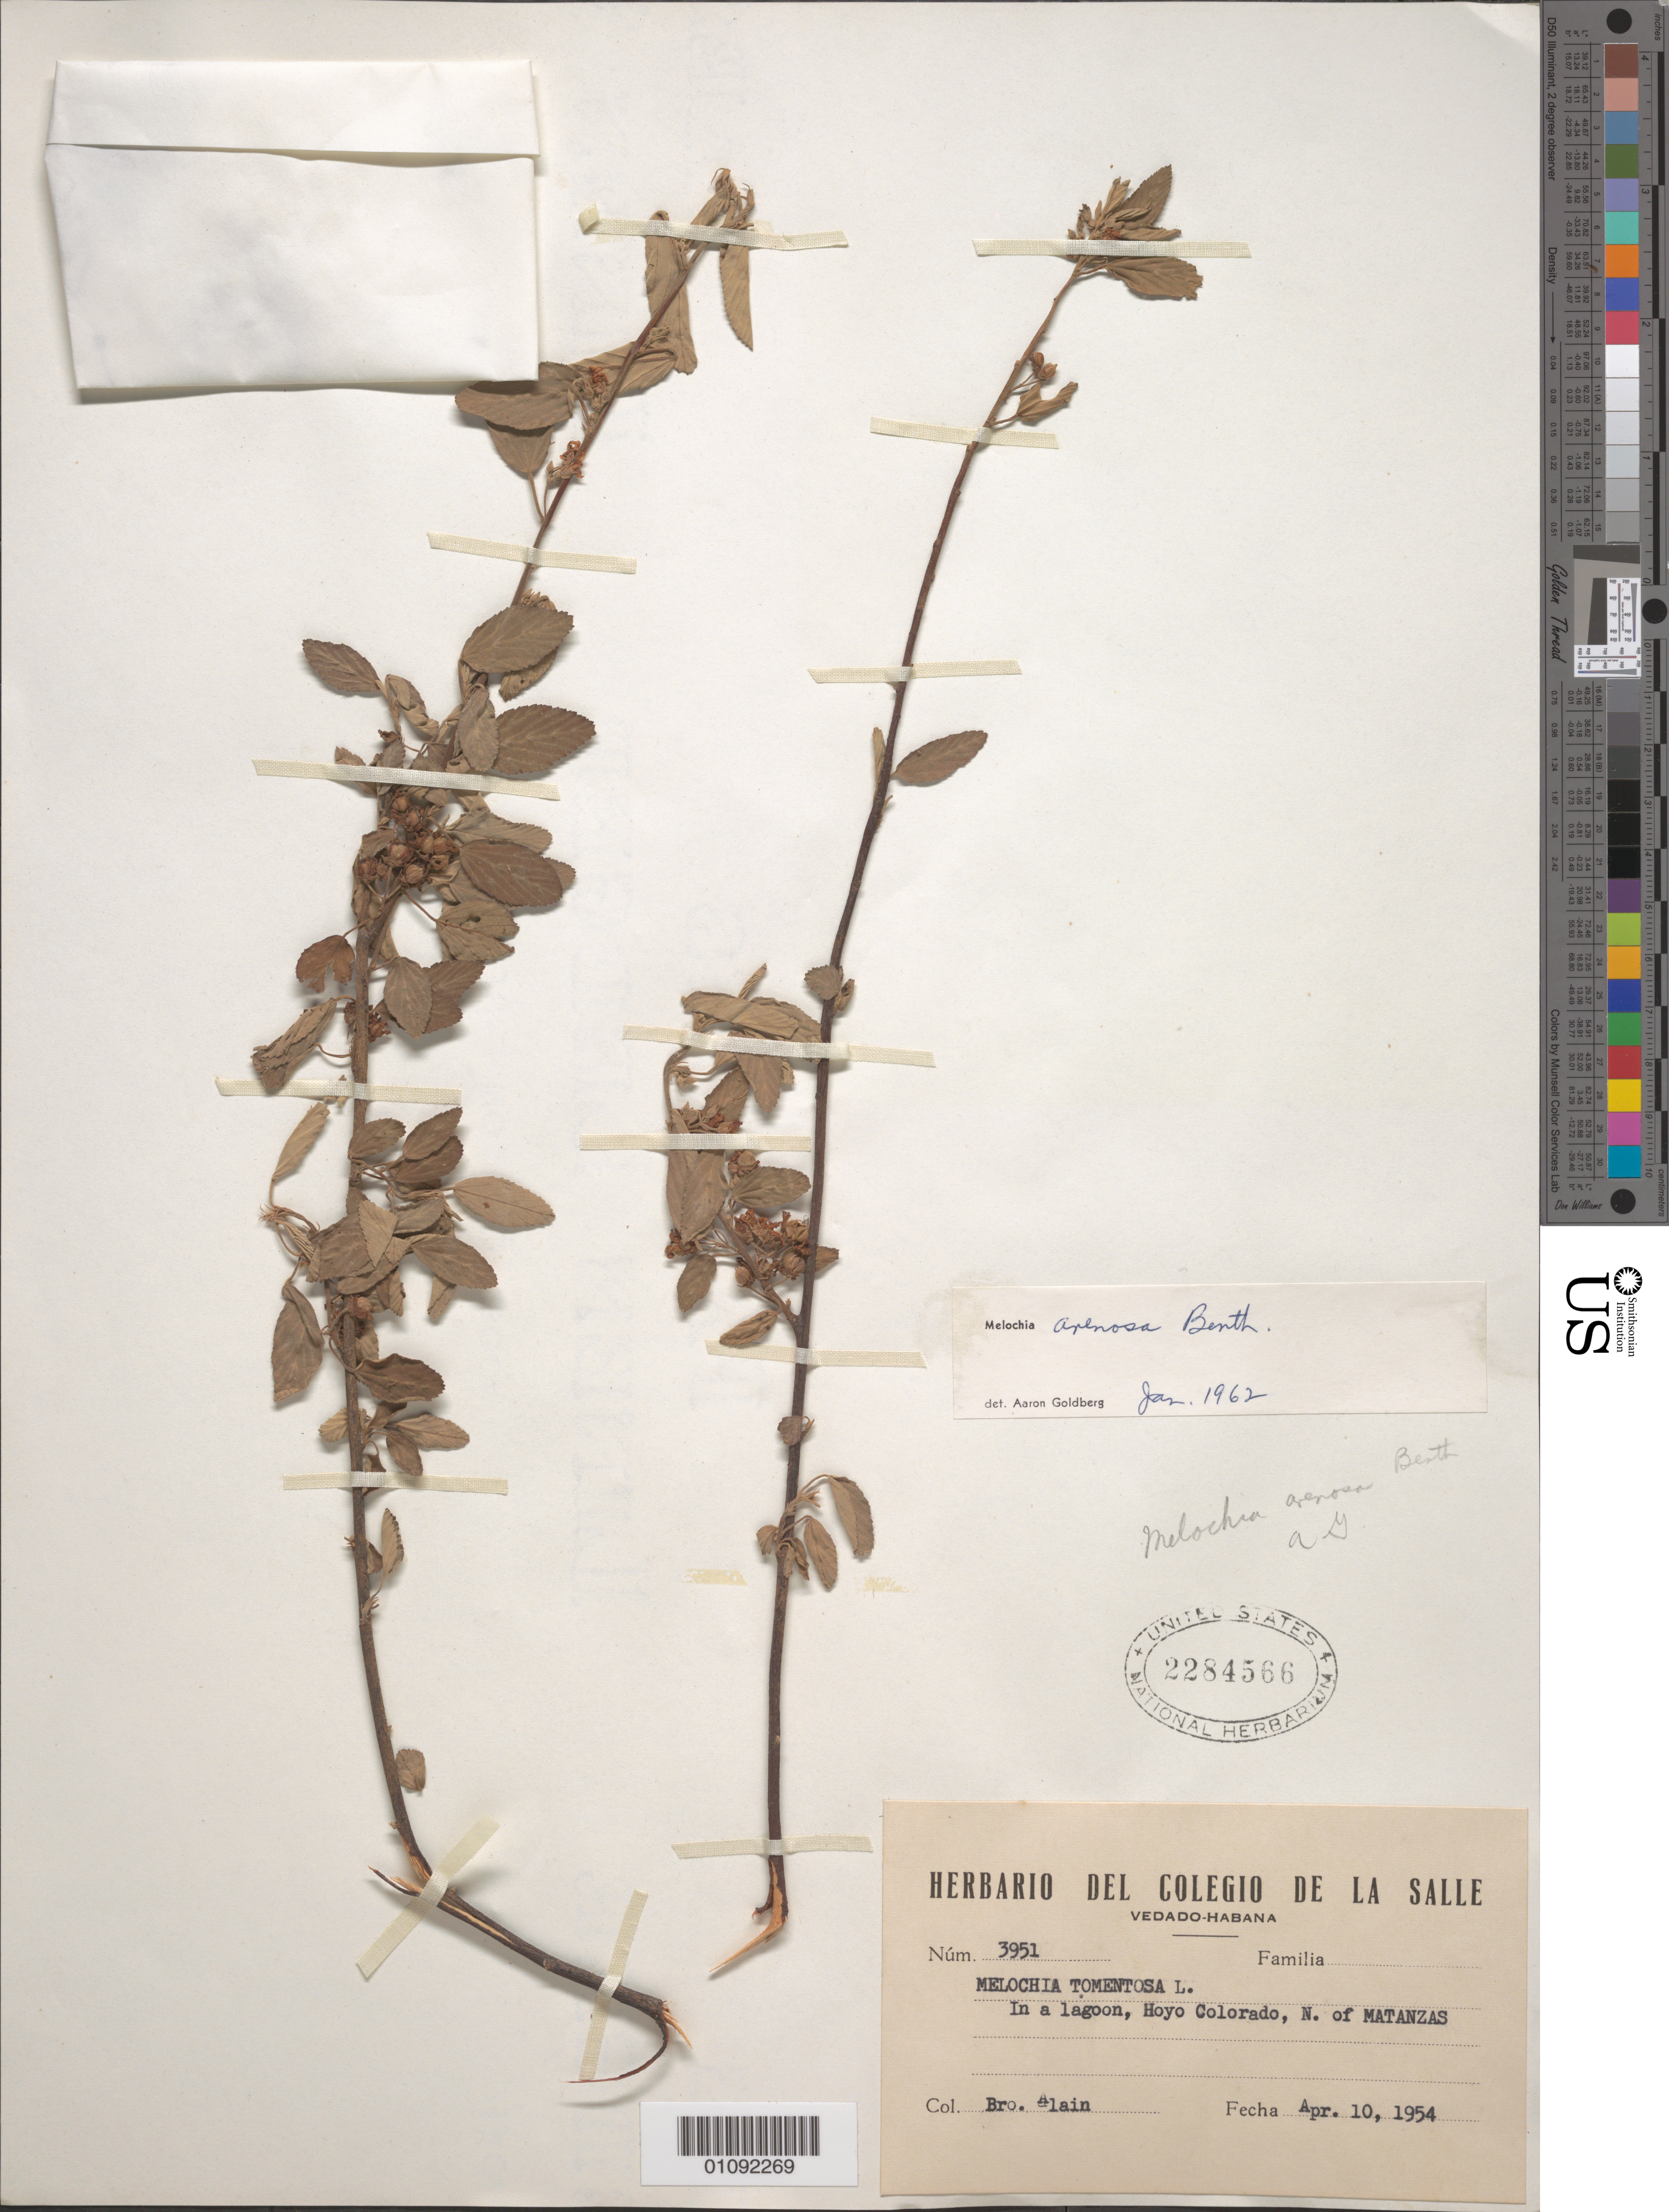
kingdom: Plantae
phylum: Tracheophyta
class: Magnoliopsida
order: Malvales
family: Malvaceae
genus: Melochia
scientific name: Melochia arenosa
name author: Benth.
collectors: A. H. Liogier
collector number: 3951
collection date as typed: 10 Apr 1954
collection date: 1954-04-10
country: Cuba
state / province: Matanzas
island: Cuba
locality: In a lagoon, Hoyo Colorado, N of Matanzas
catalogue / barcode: US 2284566